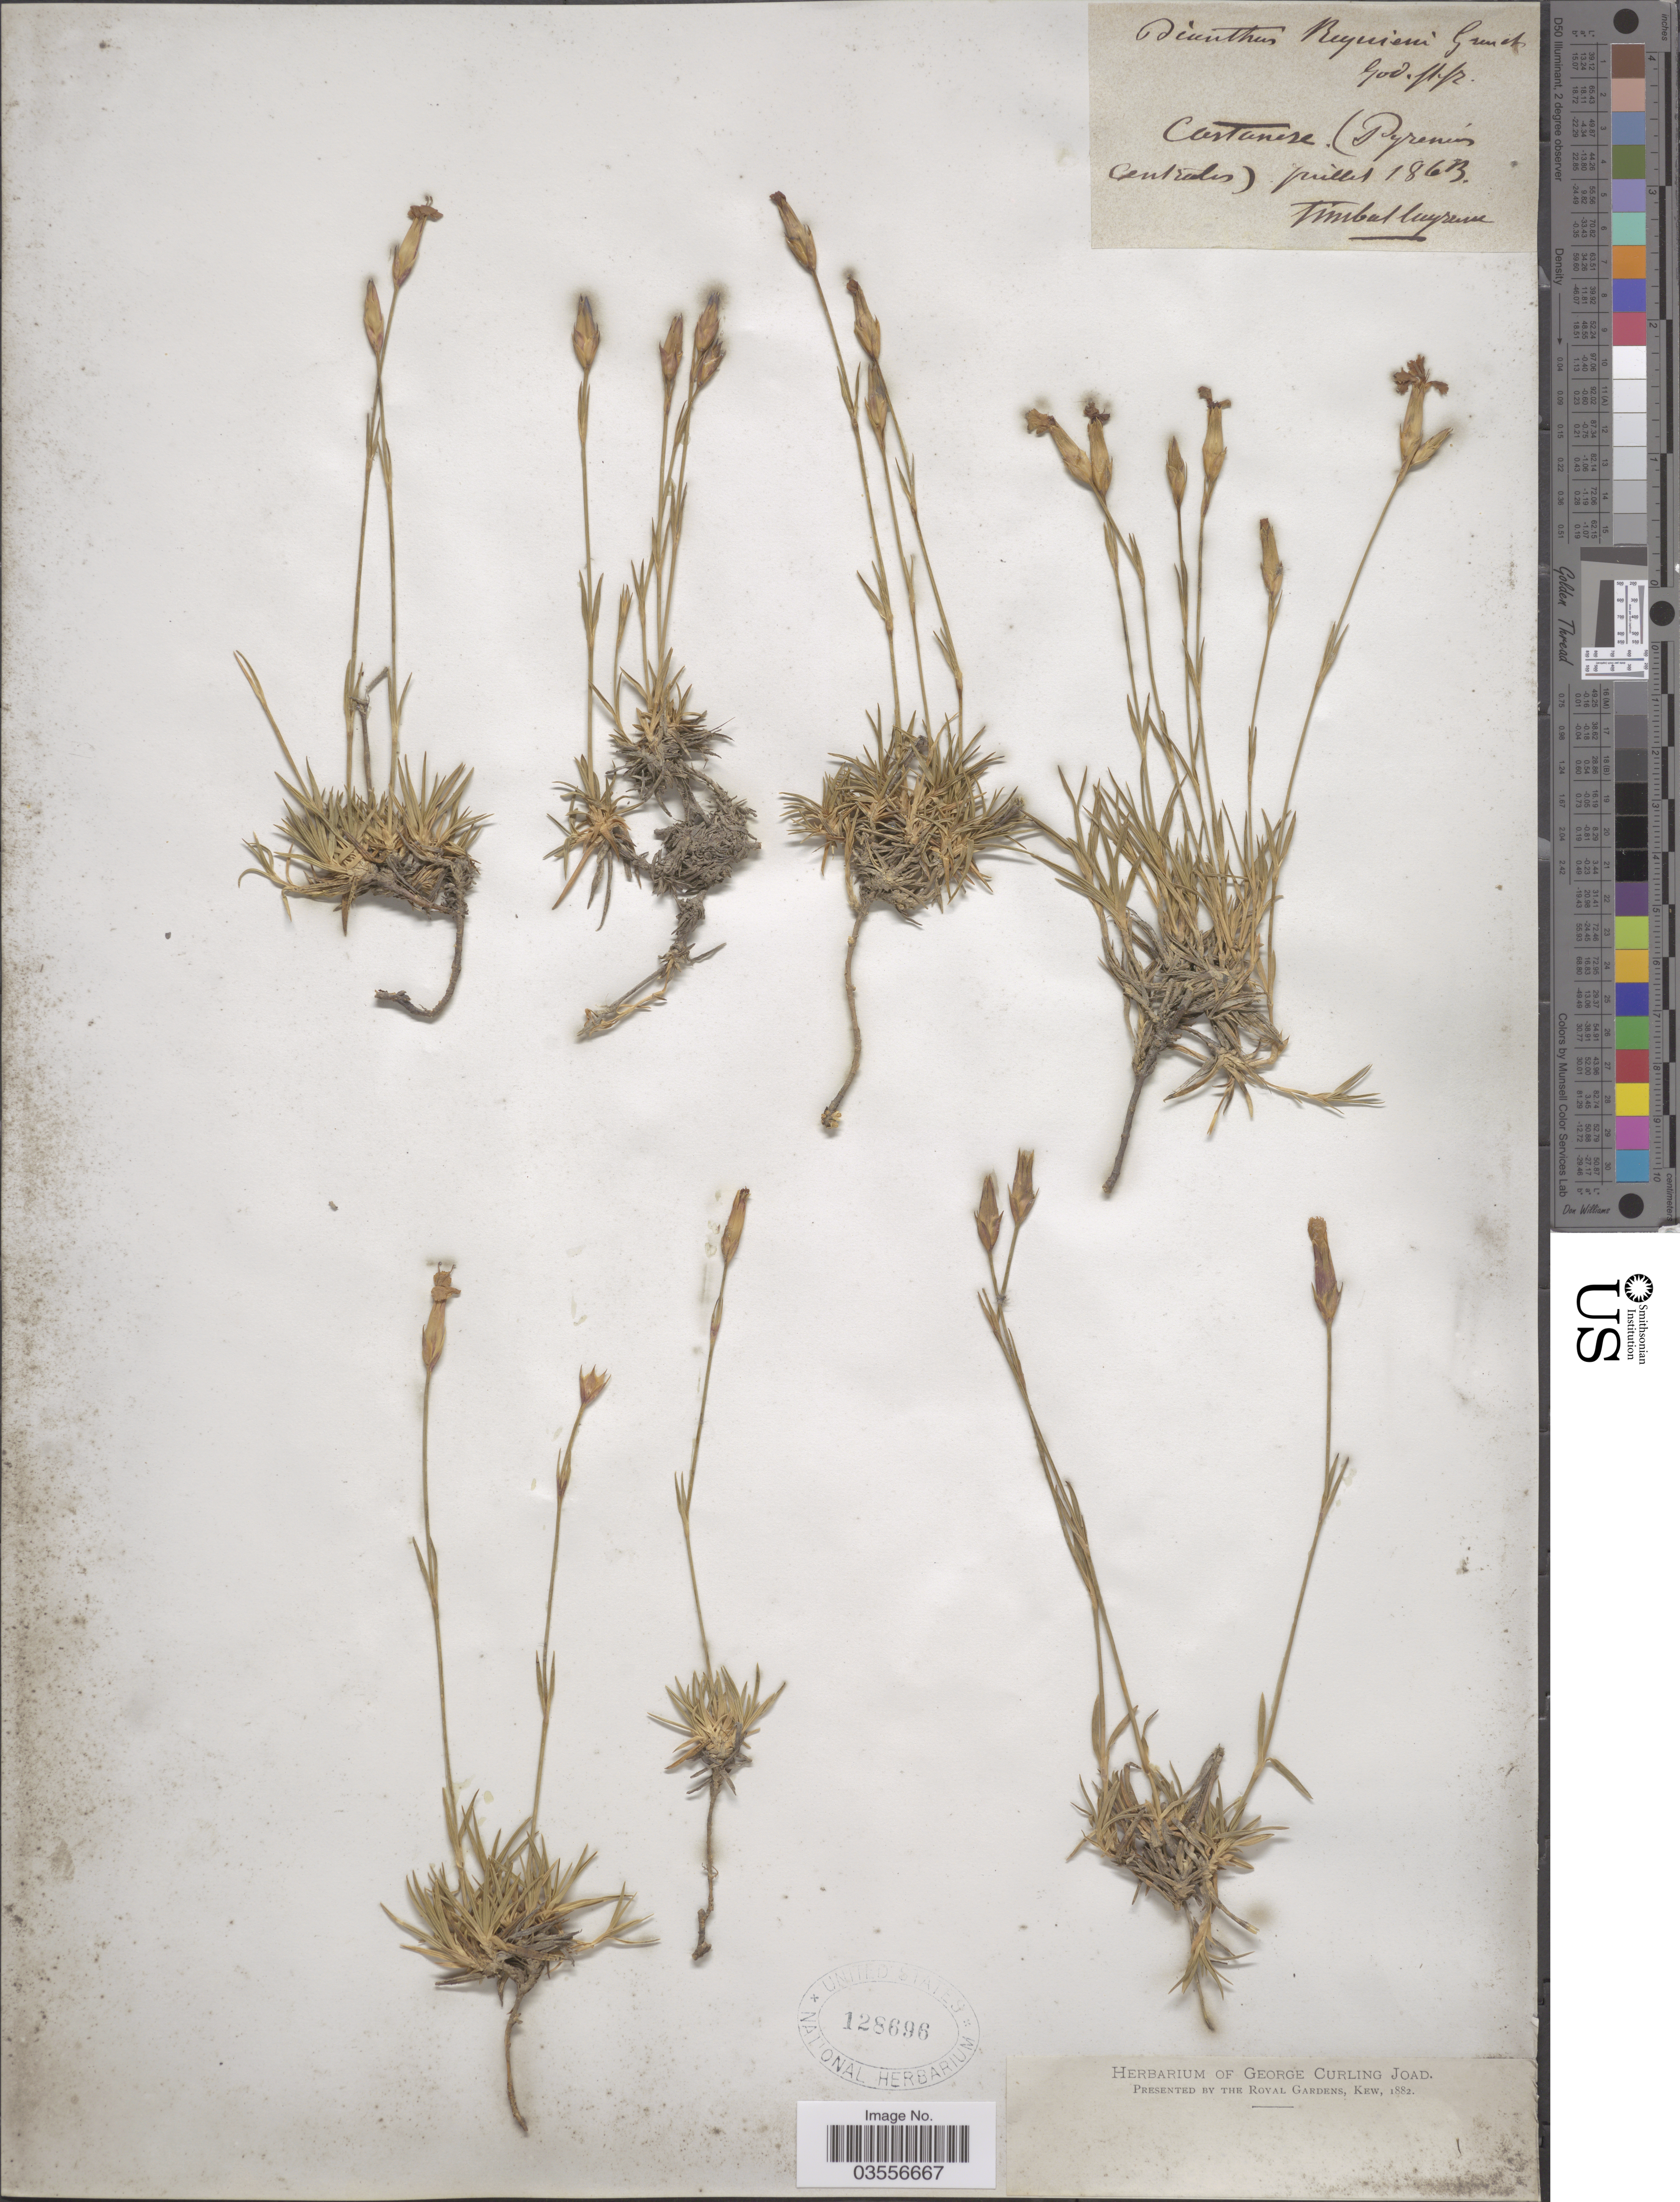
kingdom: Plantae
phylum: Tracheophyta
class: Magnoliopsida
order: Caryophyllales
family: Caryophyllaceae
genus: Dianthus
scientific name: Dianthus requienii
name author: Godr.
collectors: T. Luyrune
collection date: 1863-07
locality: Castanese. (Pyrenées Centrales).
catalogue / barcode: US 128696